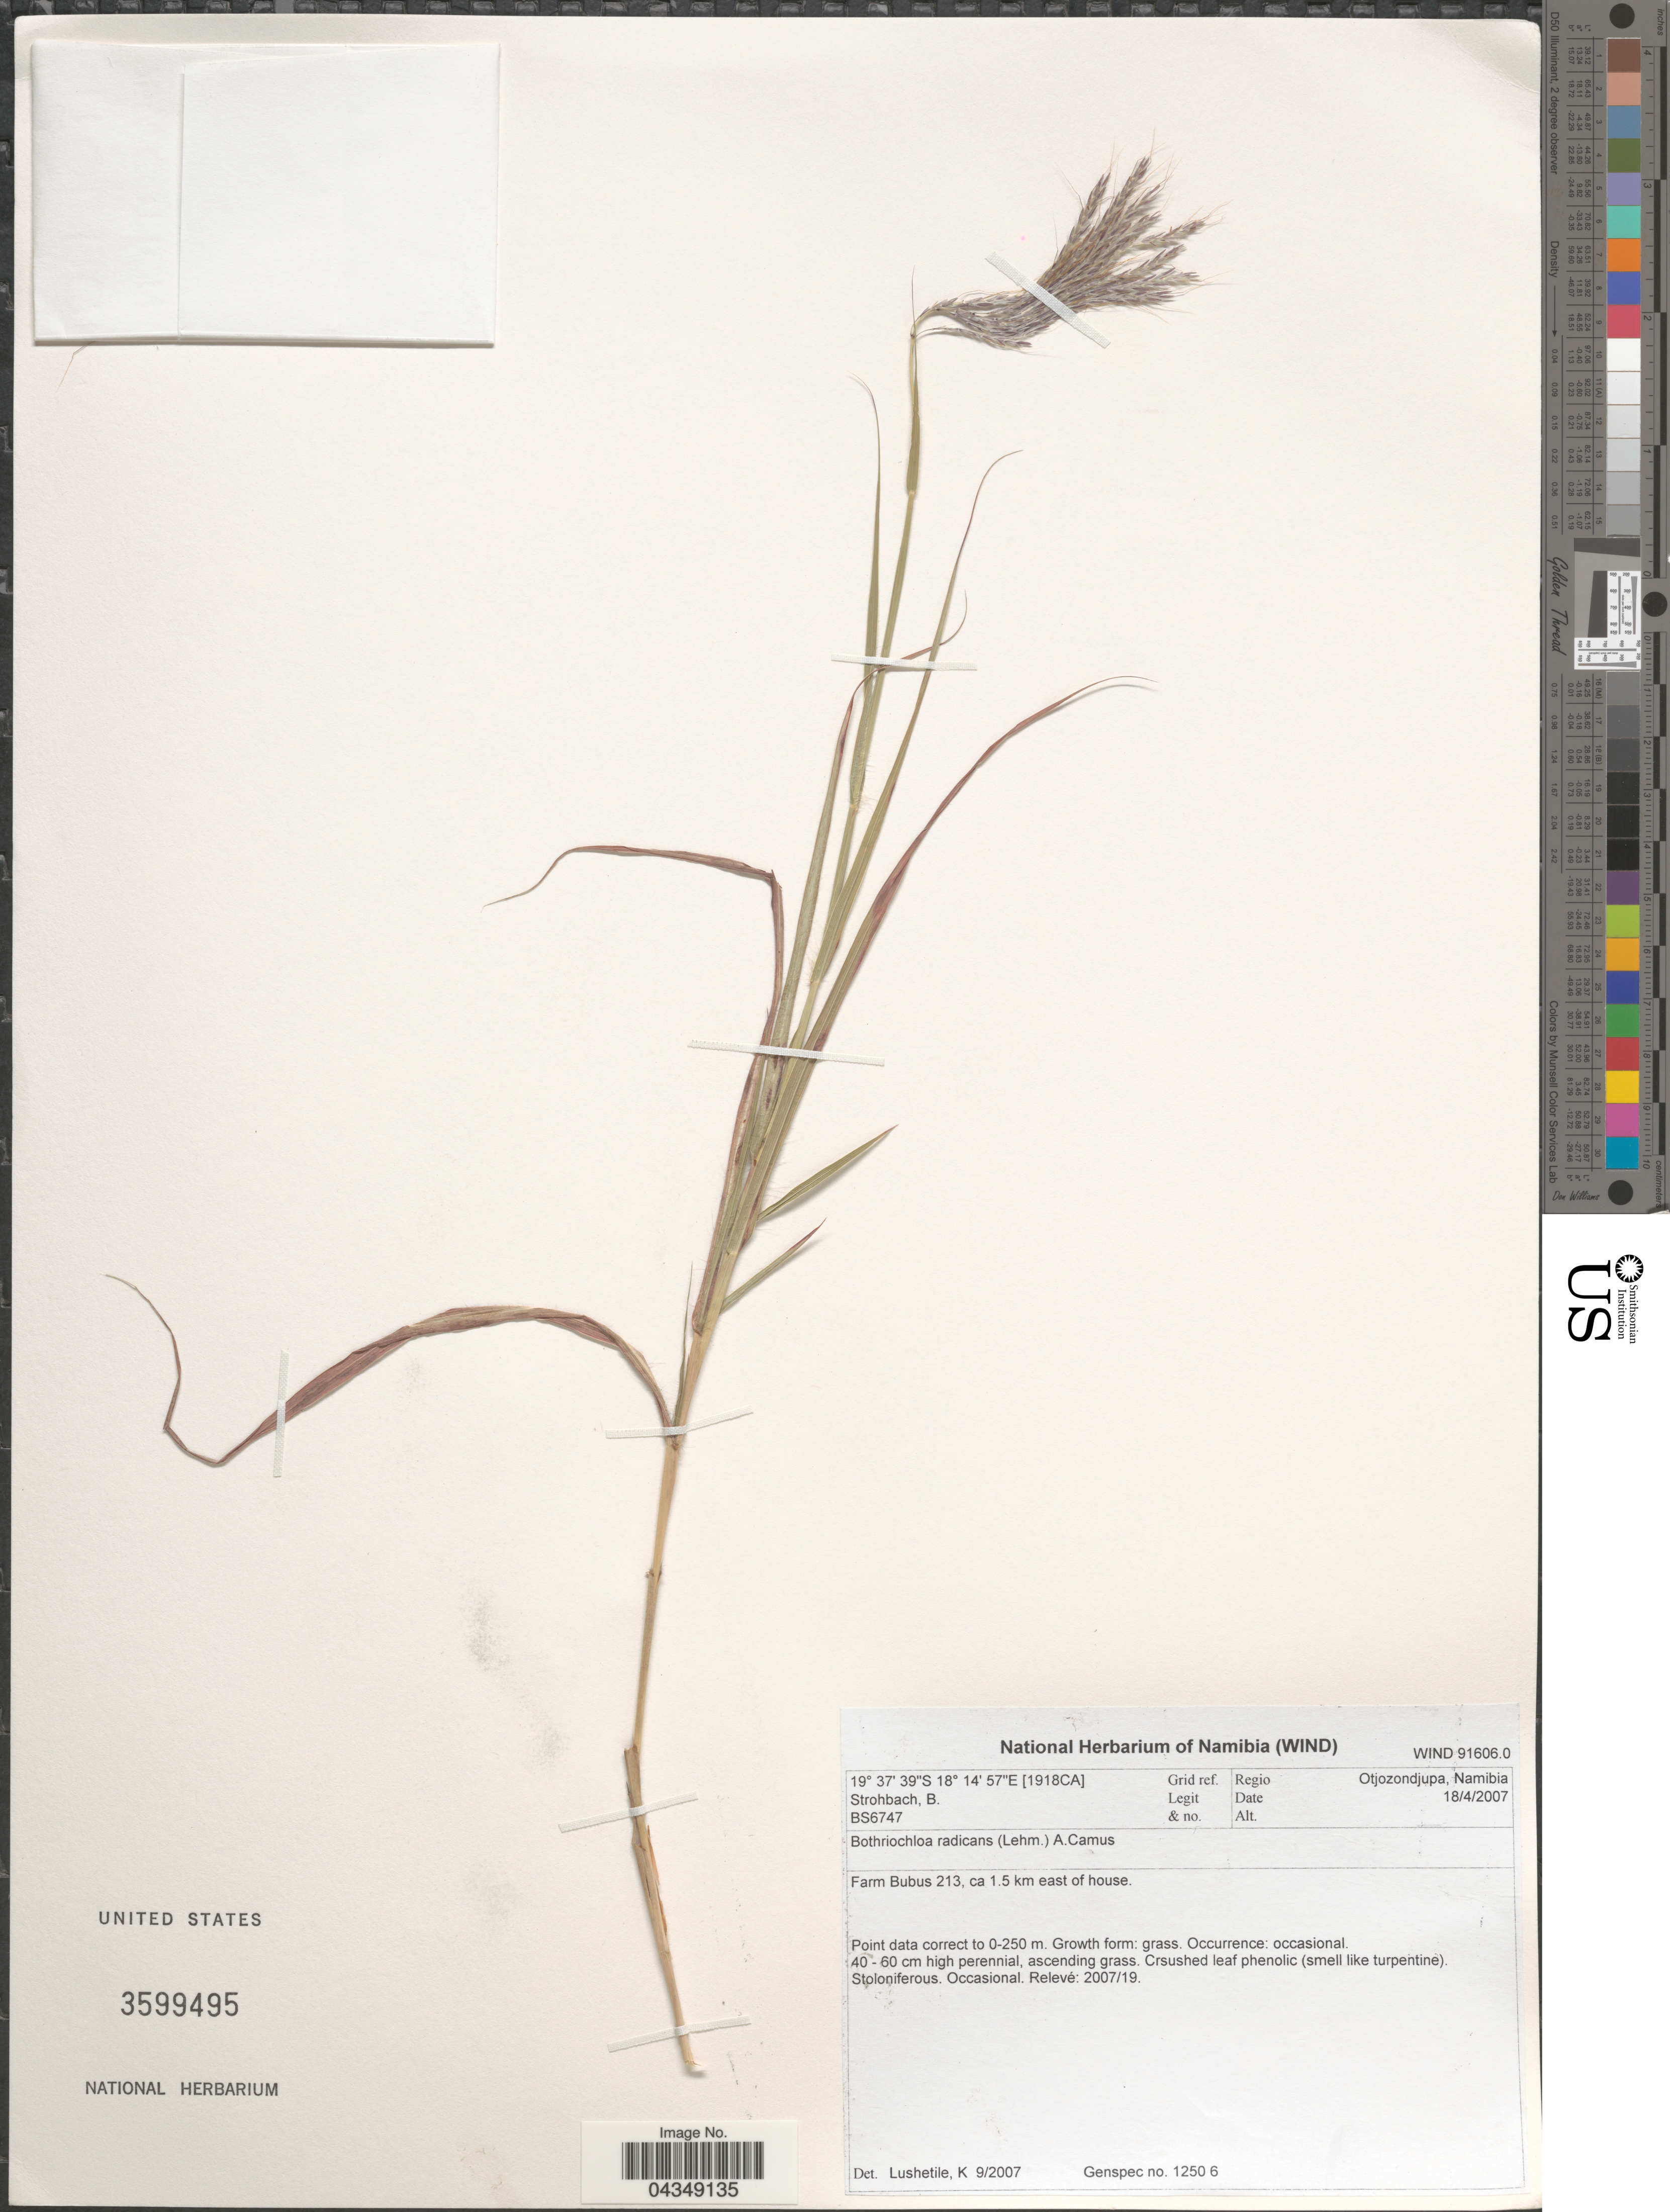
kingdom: Plantae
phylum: Tracheophyta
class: Liliopsida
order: Poales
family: Poaceae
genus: Bothriochloa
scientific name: Bothriochloa radicans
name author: (Lehm.) A. Camus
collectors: B. Strohbach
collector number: BS6747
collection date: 2007-04-18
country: Namibia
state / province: Otjozondjupa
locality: [1918CA] Grid ref. Regio Otjozondjupa, Namibia. Farm Bubus 213, ca 1.5 km east of house.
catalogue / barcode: US 3599495